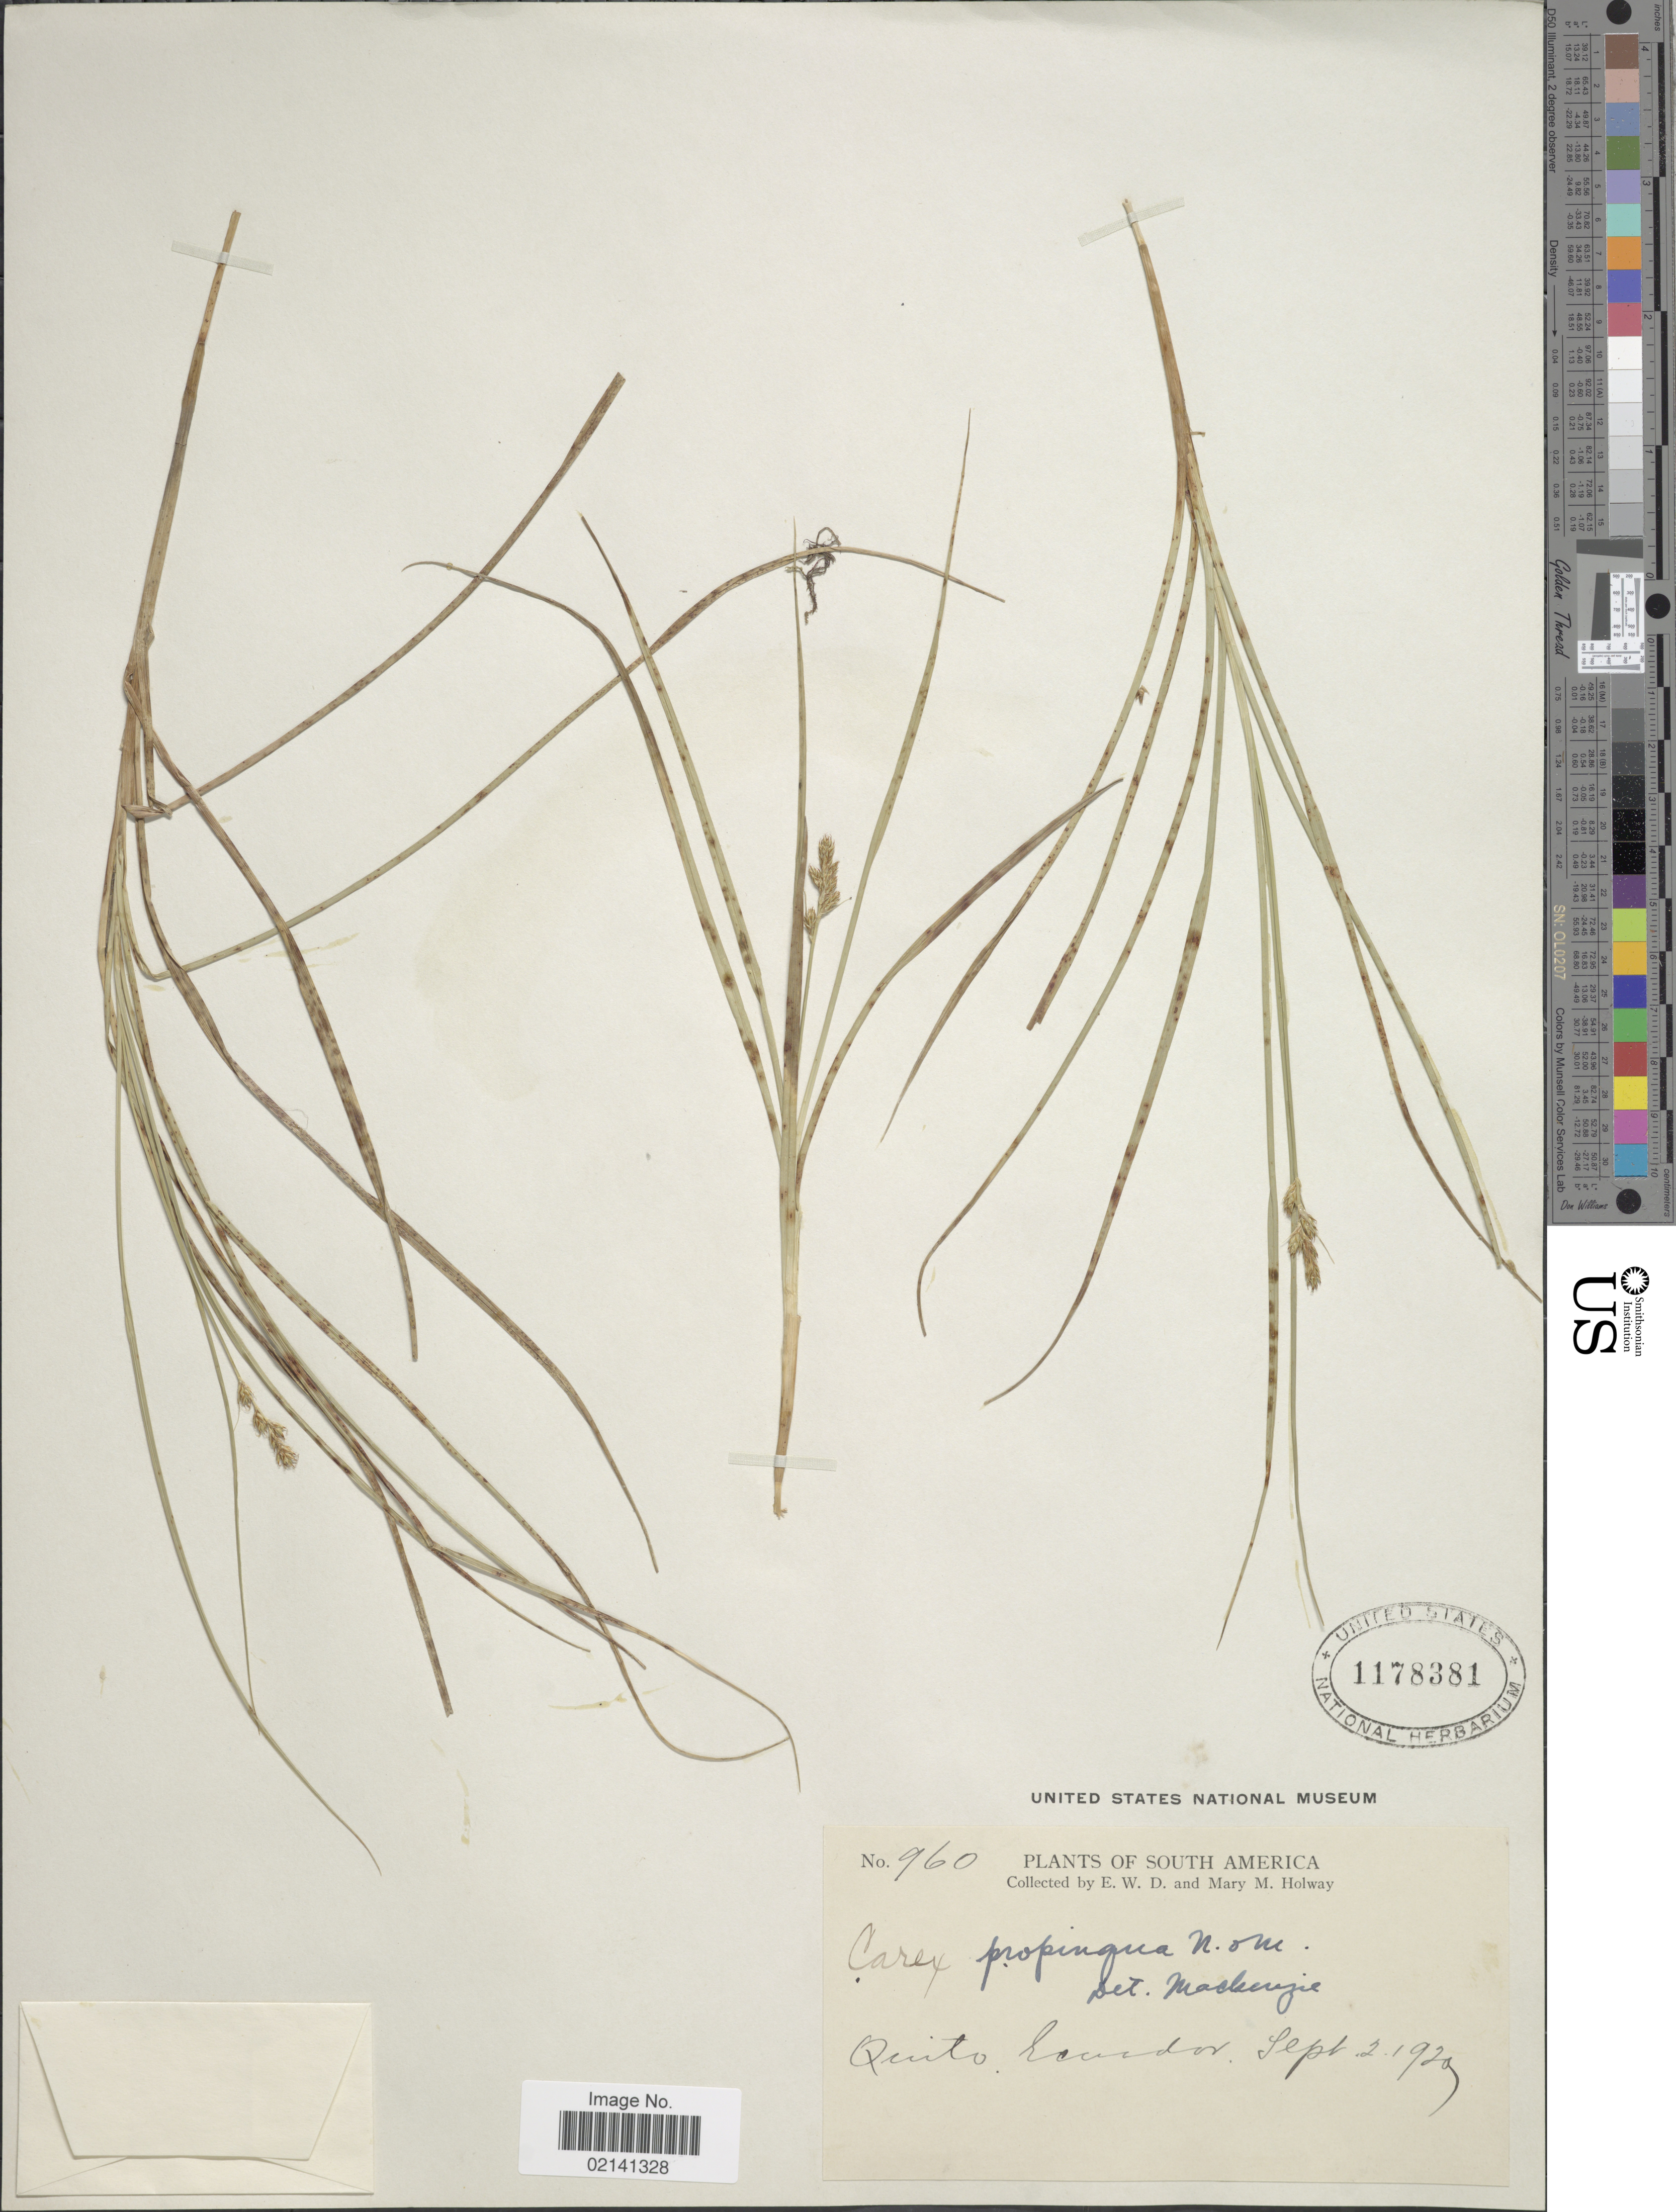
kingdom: Plantae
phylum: Tracheophyta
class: Liliopsida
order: Poales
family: Cyperaceae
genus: Carex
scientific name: Carex sp.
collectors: E. W. D. Holway & M. M. Holway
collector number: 960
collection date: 1920-09-02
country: Ecuador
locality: Quito.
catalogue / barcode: US 1178381